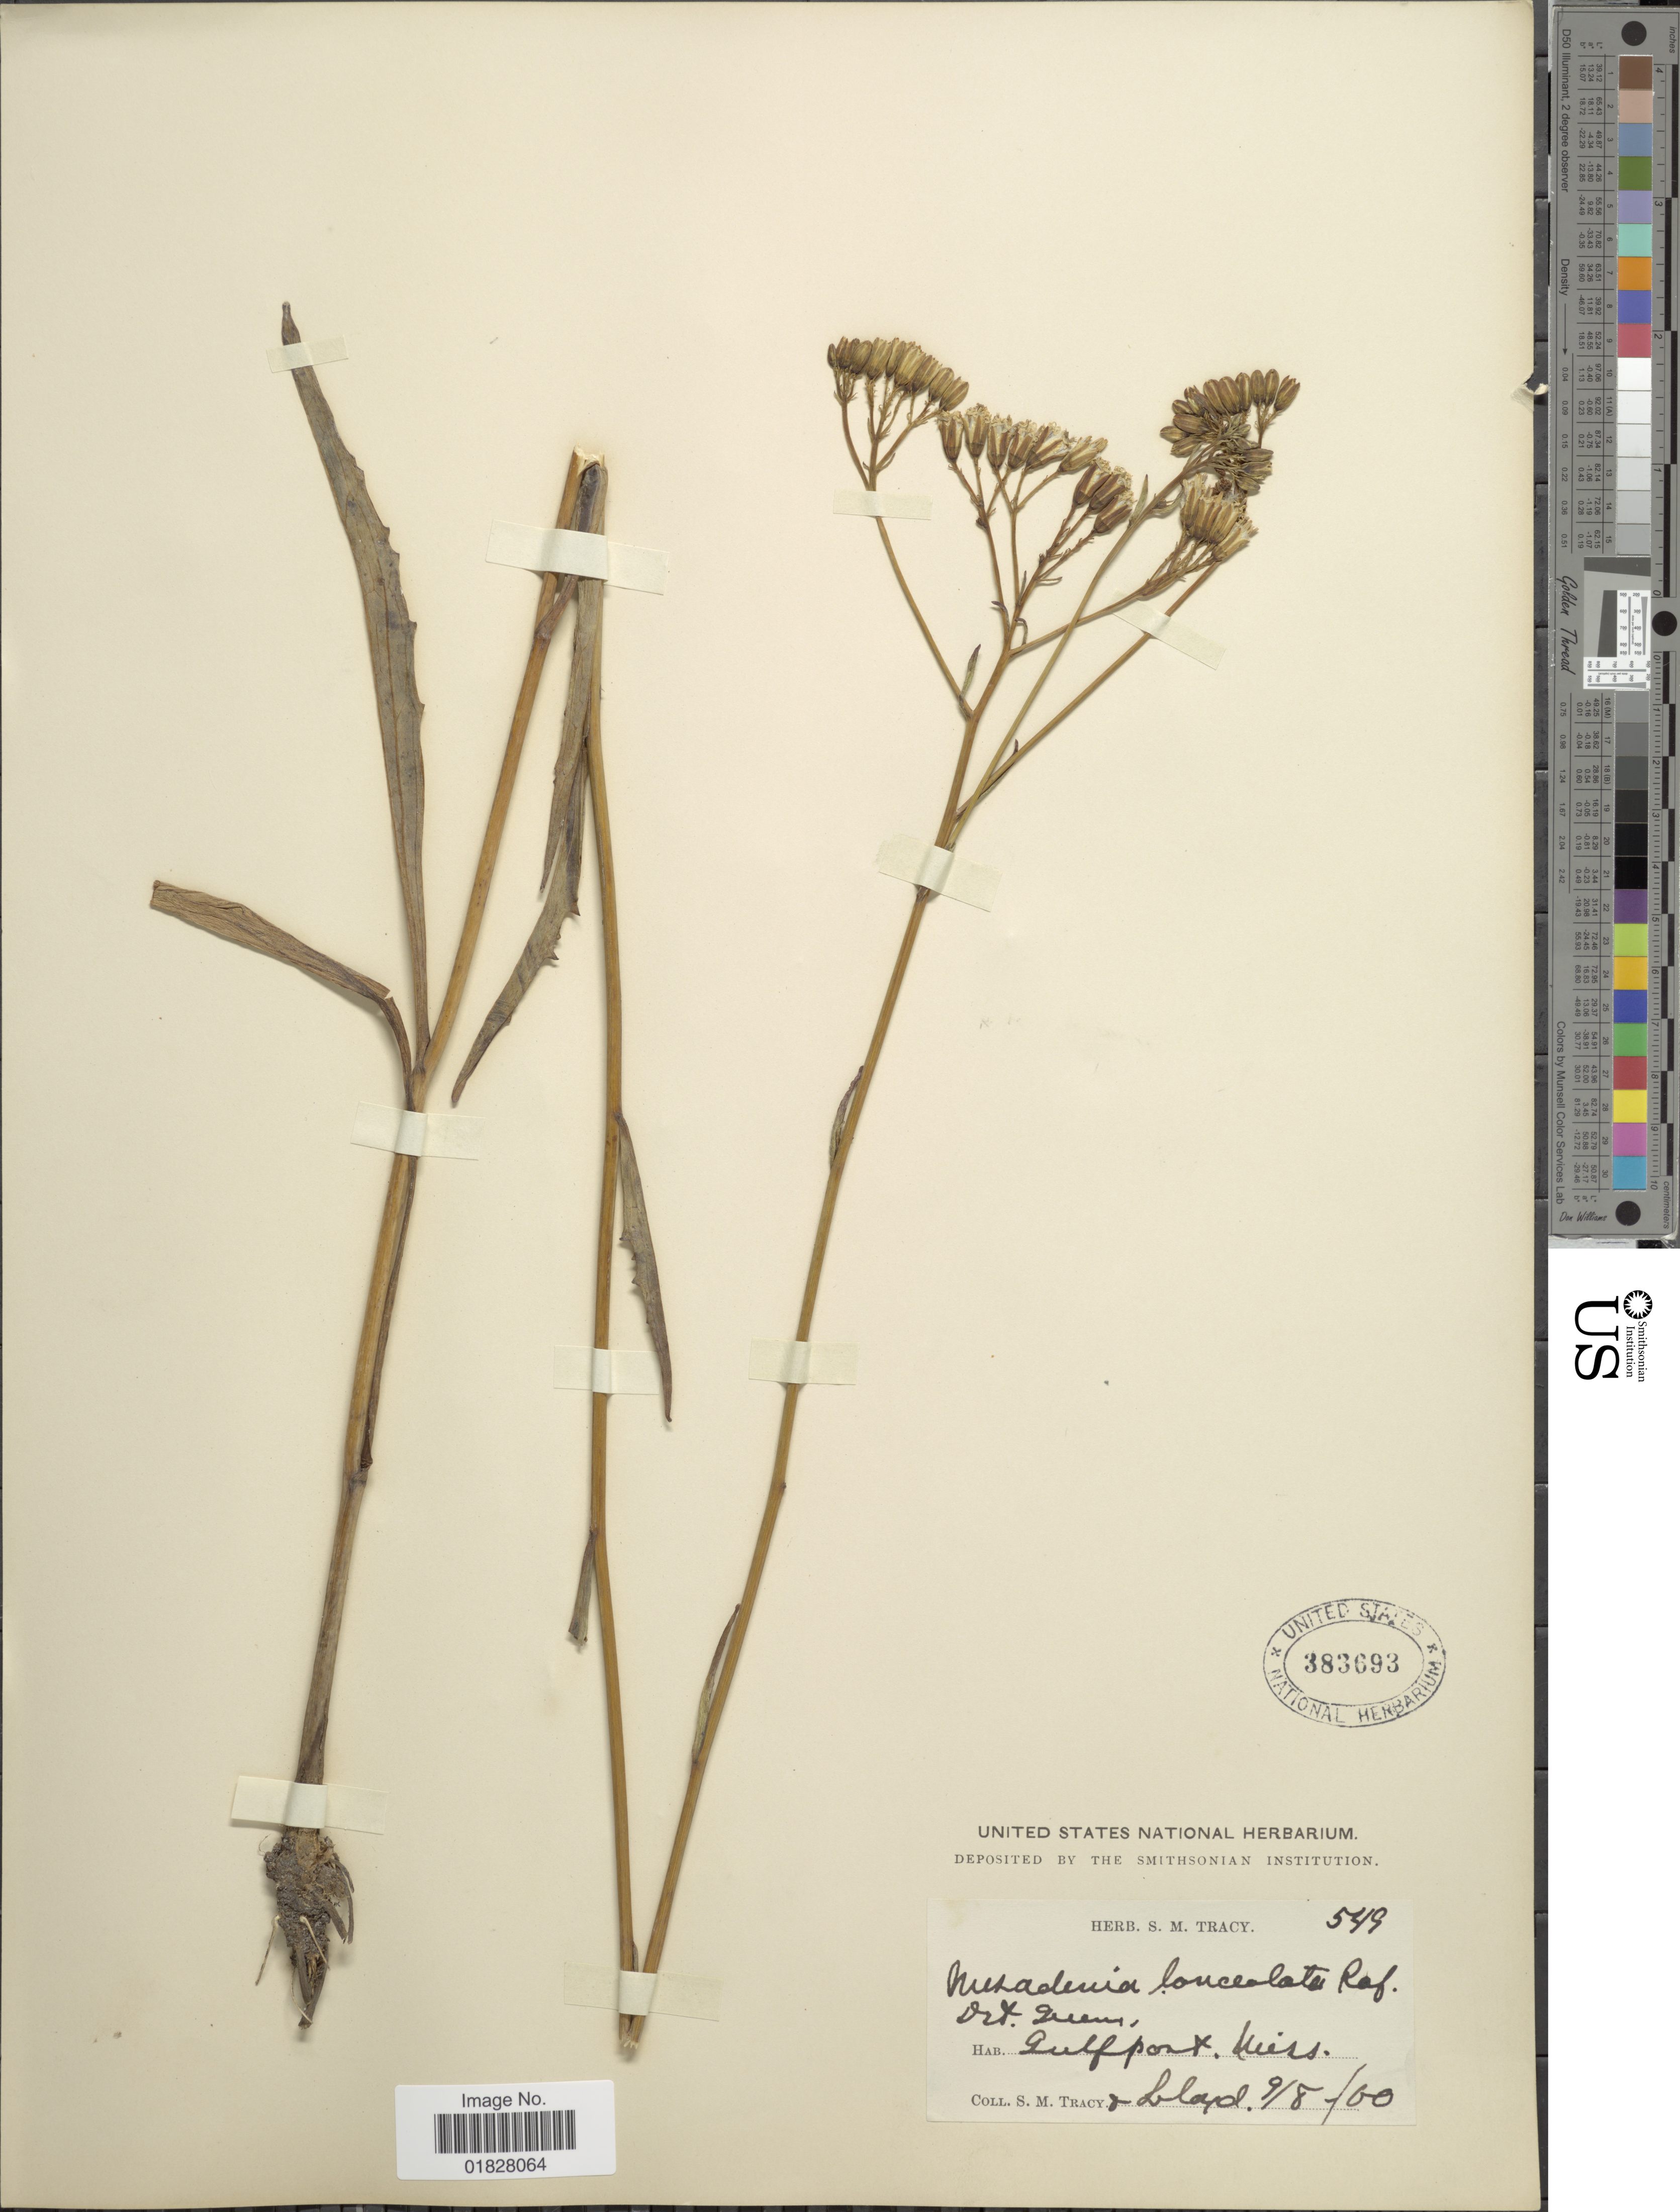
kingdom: Plantae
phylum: Tracheophyta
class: Magnoliopsida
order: Asterales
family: Asteraceae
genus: Arnoglossum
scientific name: Arnoglossum ovatum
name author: (Walter) H. Rob.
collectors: S. M. Tracy & -- Lloyd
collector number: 549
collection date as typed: Transcribed d/m/y: 8/9/0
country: United States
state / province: Mississippi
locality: Gulfport, Miss.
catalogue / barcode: US 383693